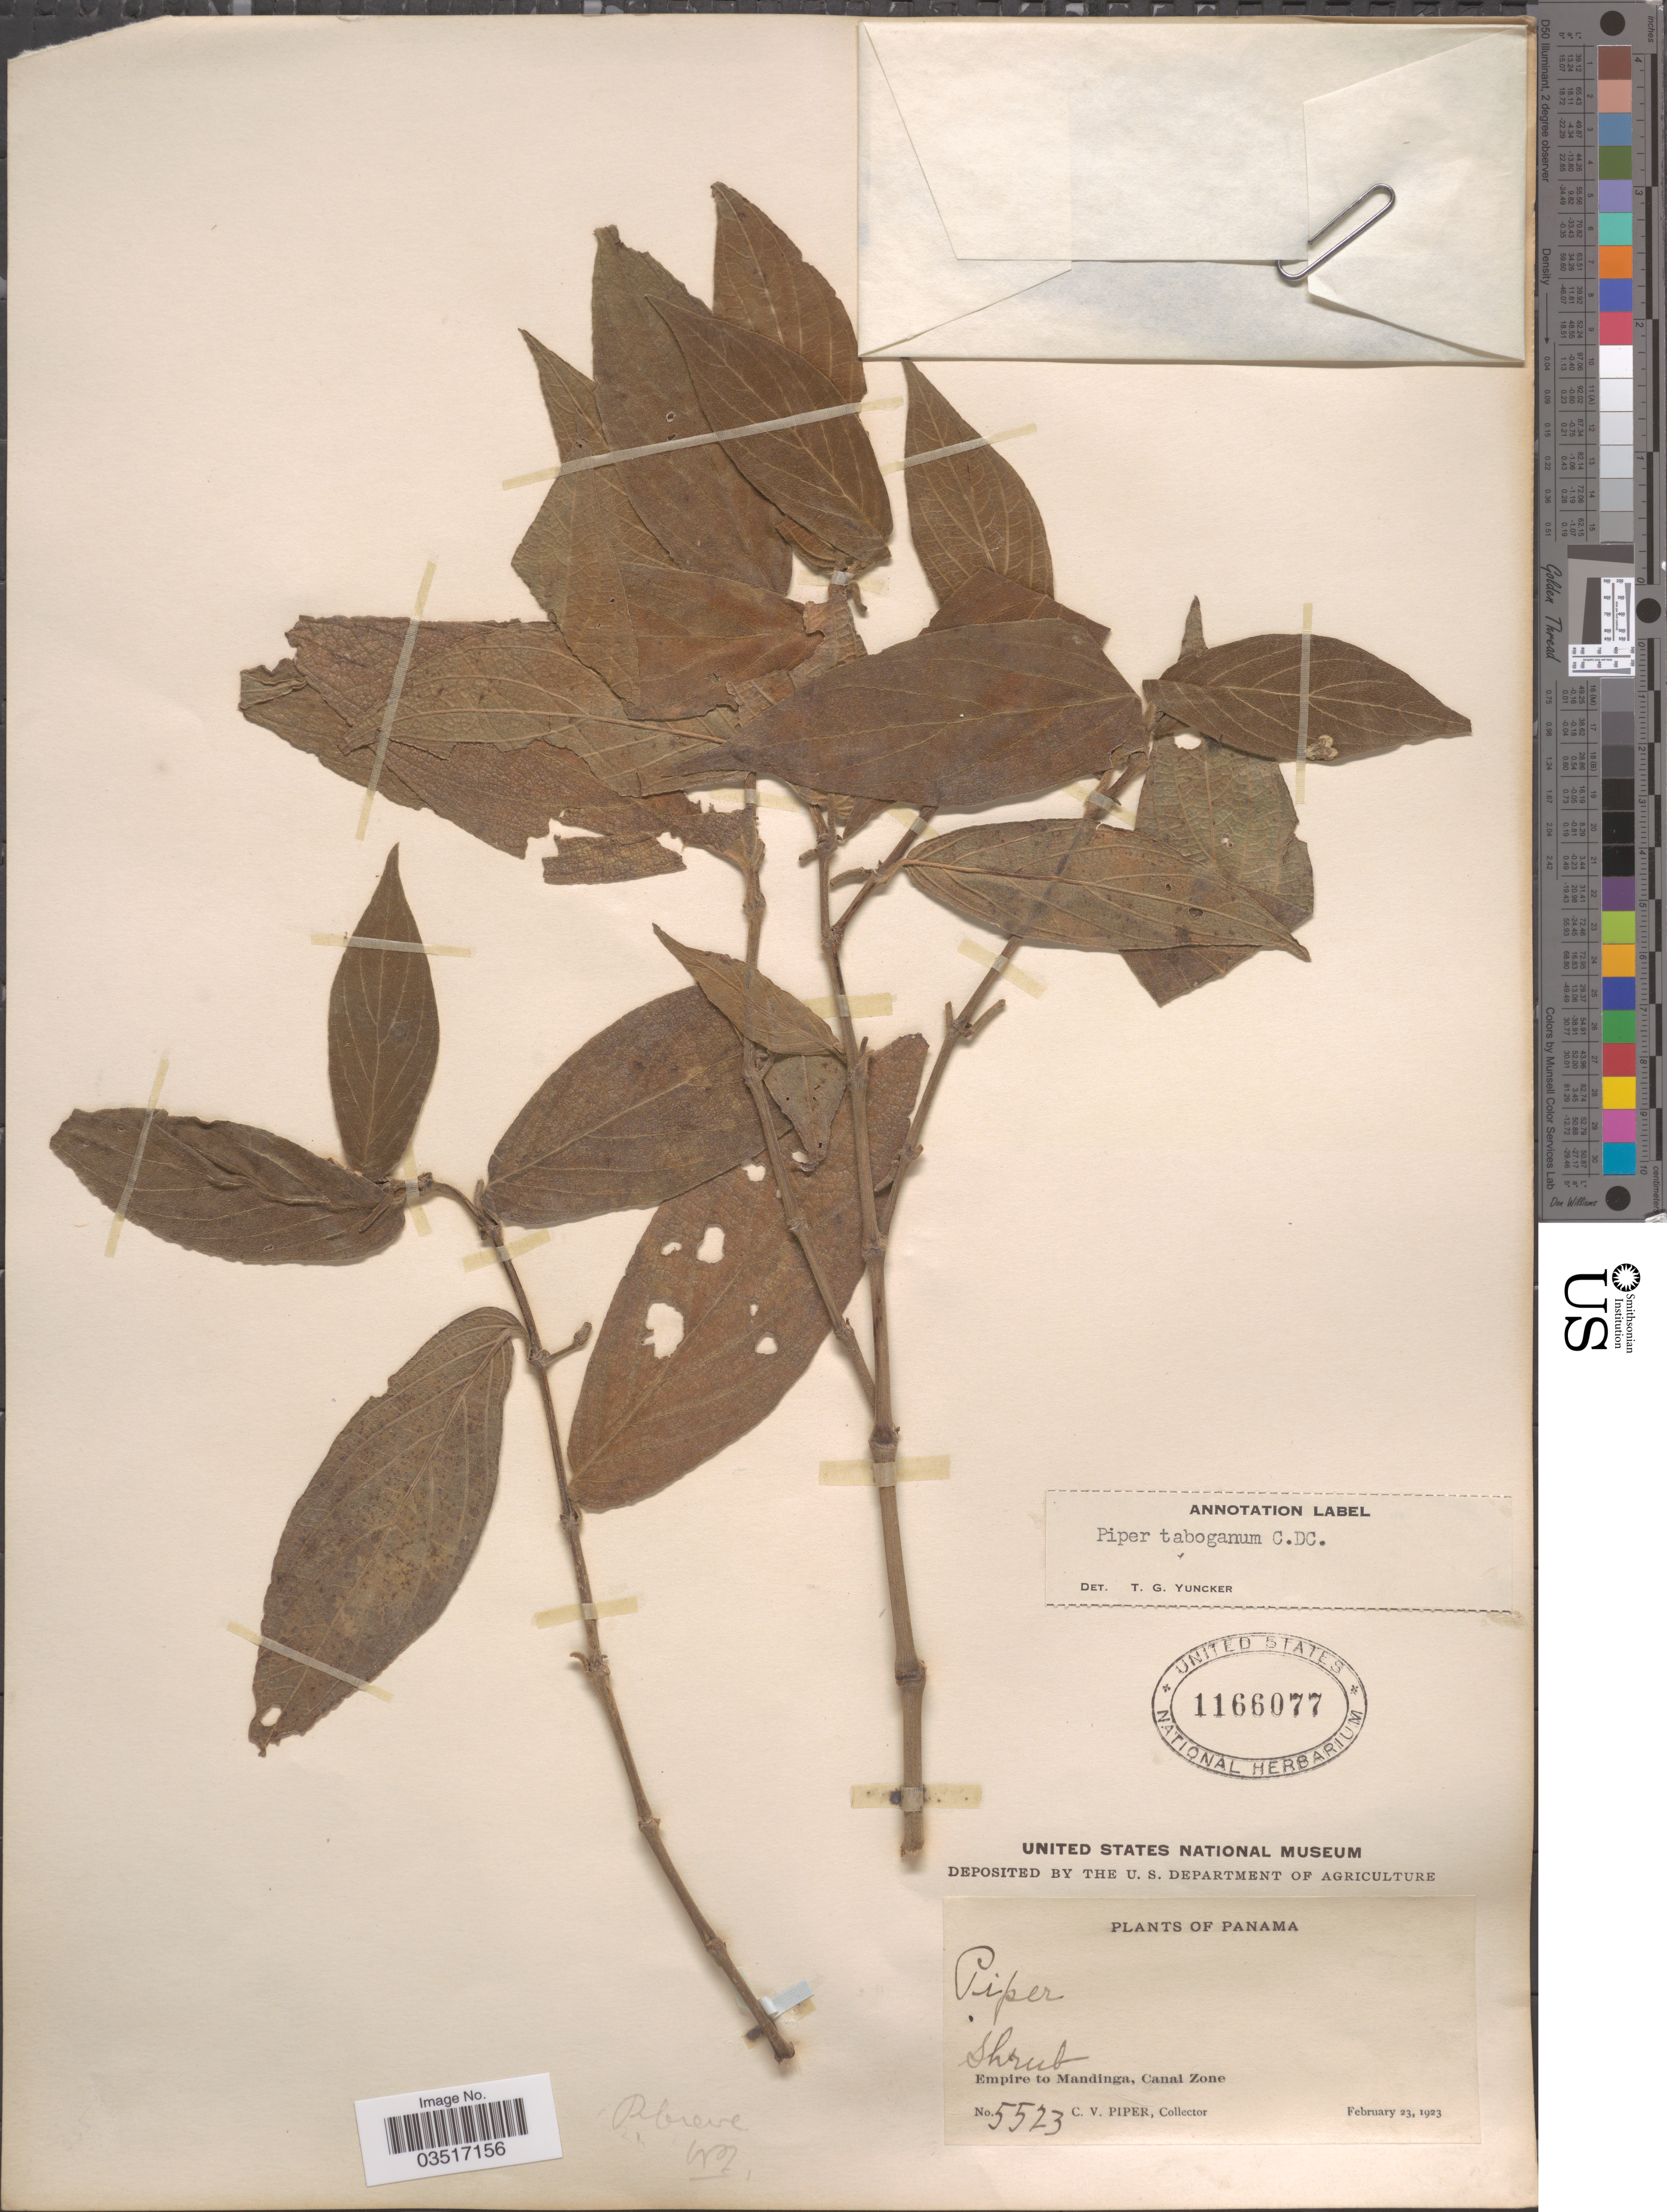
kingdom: Plantae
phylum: Tracheophyta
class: Magnoliopsida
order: Piperales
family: Piperaceae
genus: Piper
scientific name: Piper taboganum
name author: C. DC.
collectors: C. V. Piper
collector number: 5523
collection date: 1923-02-23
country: Panama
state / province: Colón / Panamá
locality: Empire to Mandinga, Canal Zone.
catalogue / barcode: US 1166077